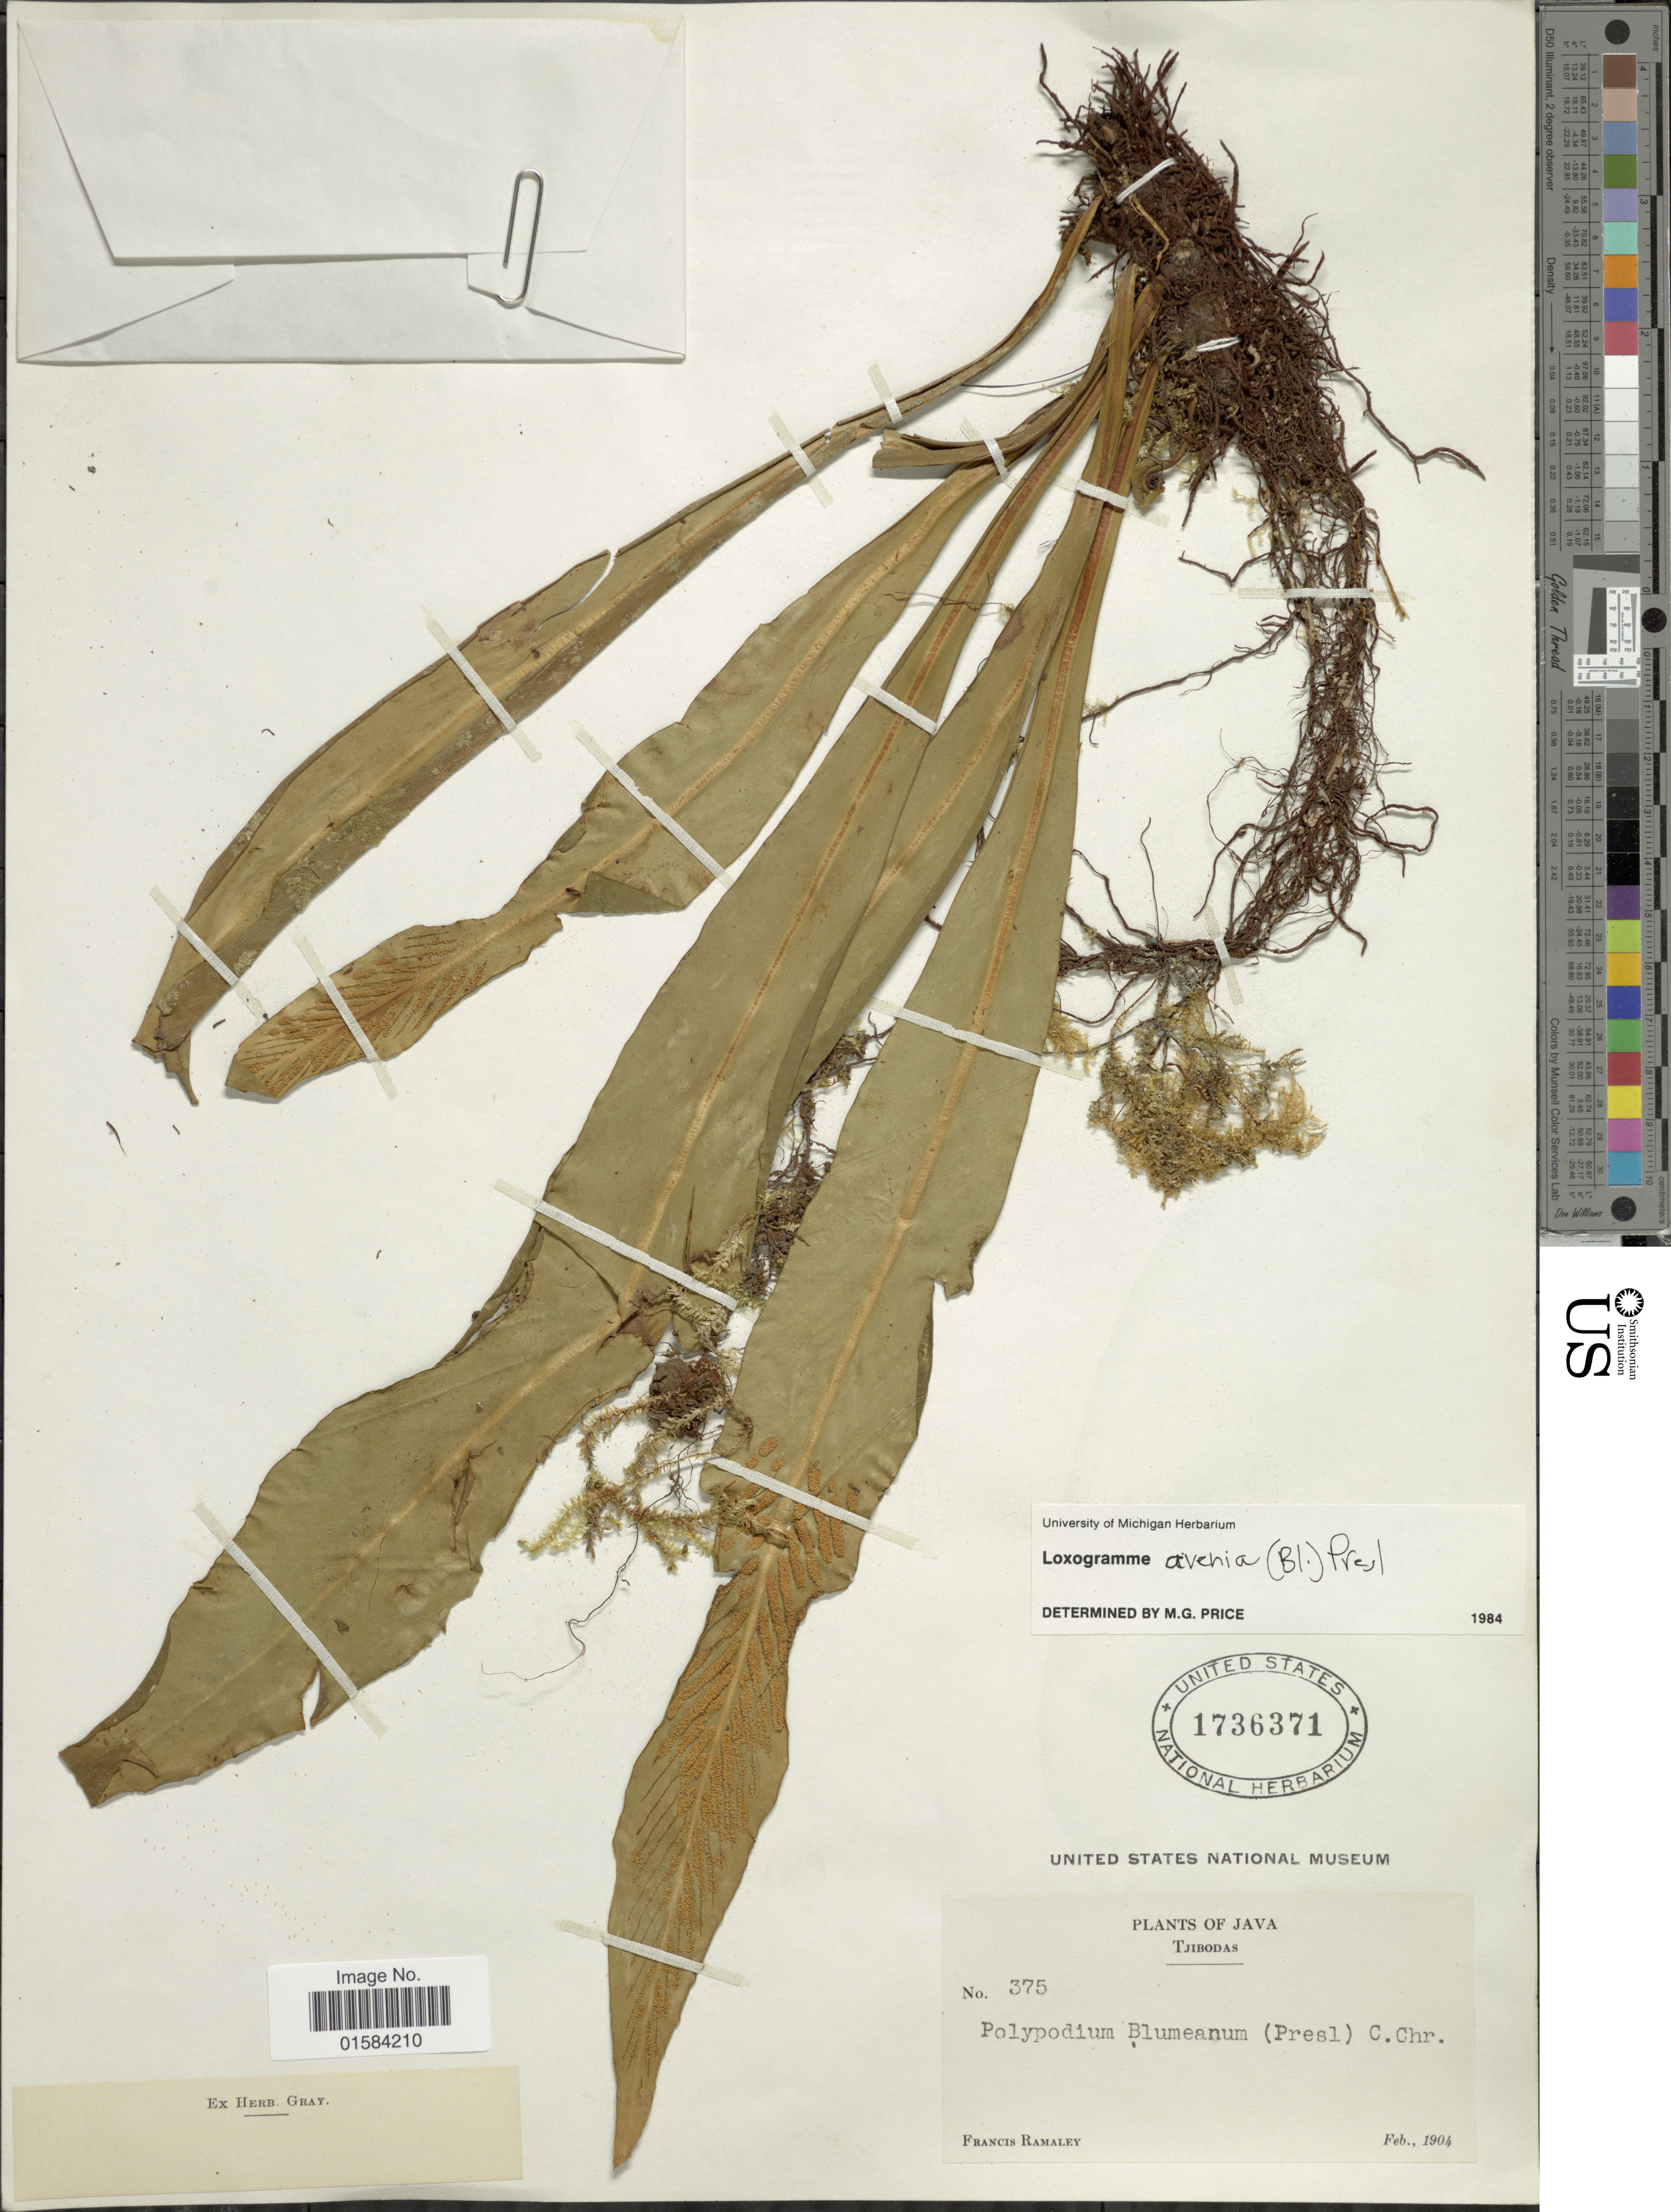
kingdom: Plantae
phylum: Tracheophyta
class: Polypodiopsida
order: Polypodiales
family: Polypodiaceae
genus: Loxogramme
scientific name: Loxogramme avenia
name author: (Blume) C. Presl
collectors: F. Ramaley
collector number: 375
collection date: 1904-02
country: Indonesia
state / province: Java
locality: Tjibodas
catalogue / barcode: US 1736371